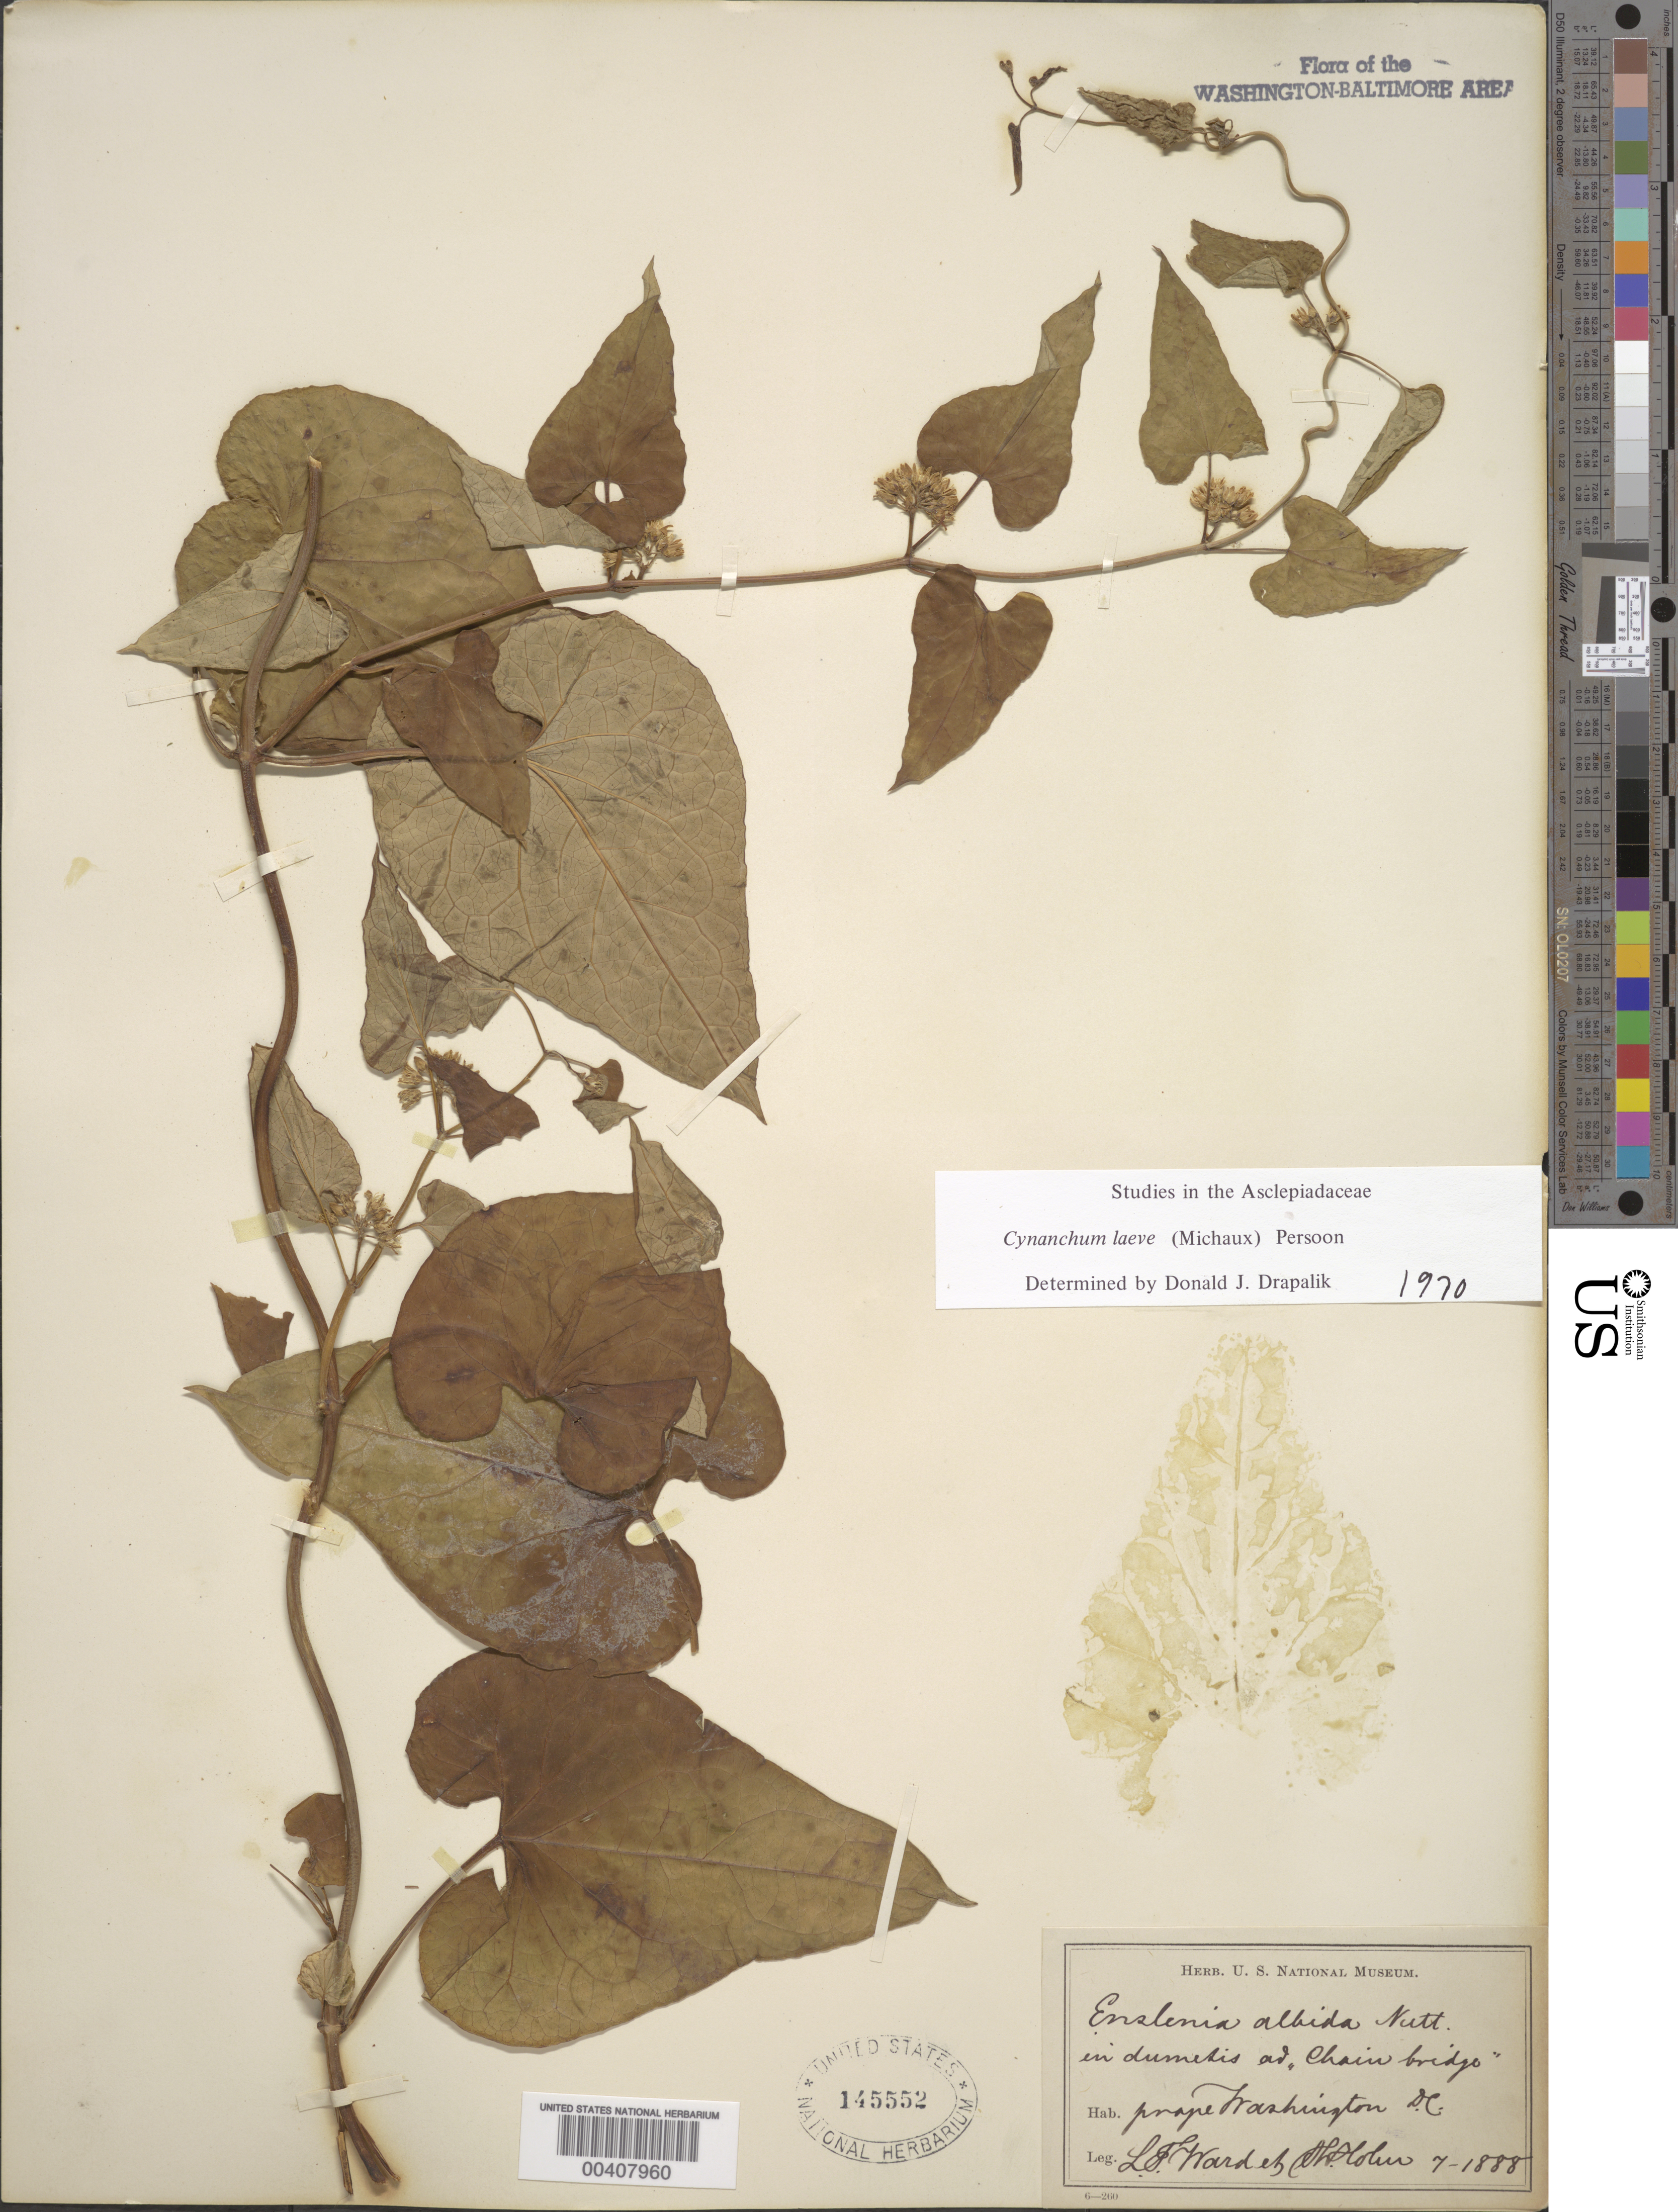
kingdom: Plantae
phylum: Tracheophyta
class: Magnoliopsida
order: Gentianales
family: Apocynaceae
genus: Cynanchum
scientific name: Cynanchum laeve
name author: (Michx.) Pers.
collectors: L. F. Ward & T. Holm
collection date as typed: Jul 1888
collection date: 1888-07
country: United States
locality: Below Chain Bridge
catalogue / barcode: US 145552